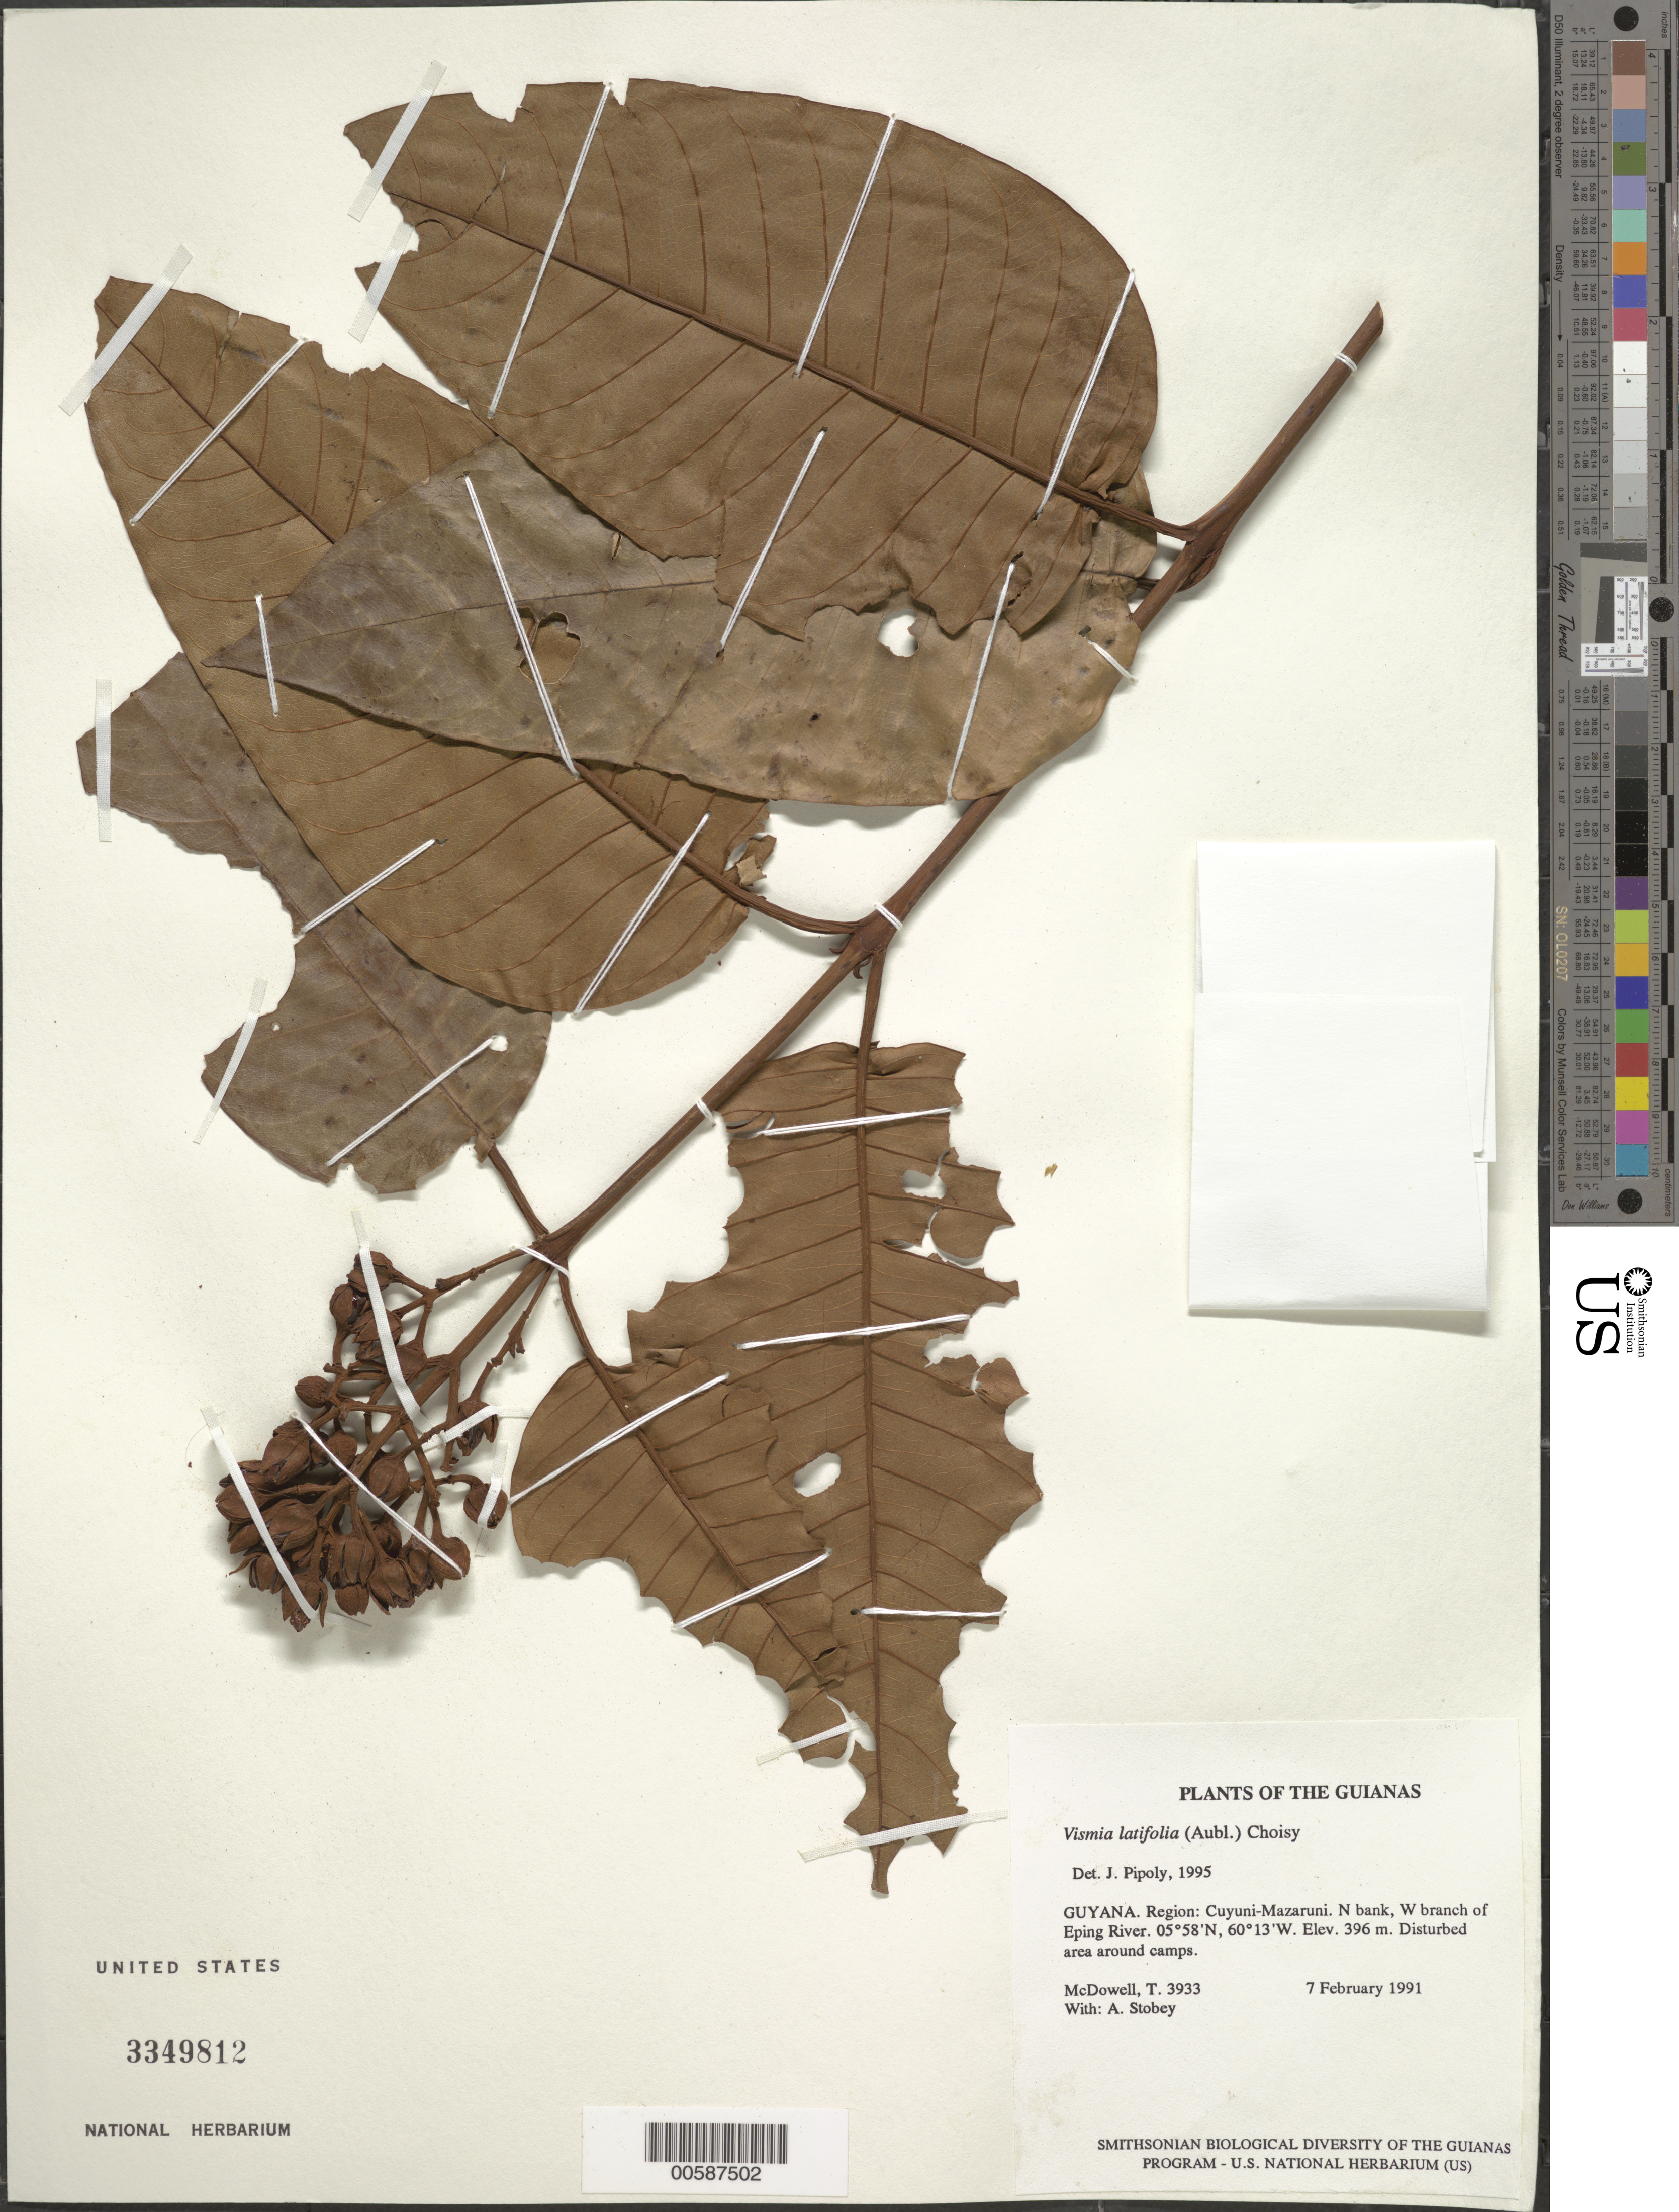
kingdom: Plantae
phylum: Tracheophyta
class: Magnoliopsida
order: Malpighiales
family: Hypericaceae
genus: Vismia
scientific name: Vismia latifolia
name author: (Aubl.) Choisy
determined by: Pipoly, J. J., III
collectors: T. McDowell & A. Stobey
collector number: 3933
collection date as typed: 7 February 1991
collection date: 1991-02-07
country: Guyana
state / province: Cuyuni-Mazaruni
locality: N bank, W branch of Eping River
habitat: Disturbed area around camps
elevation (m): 396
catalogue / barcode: US 3349812